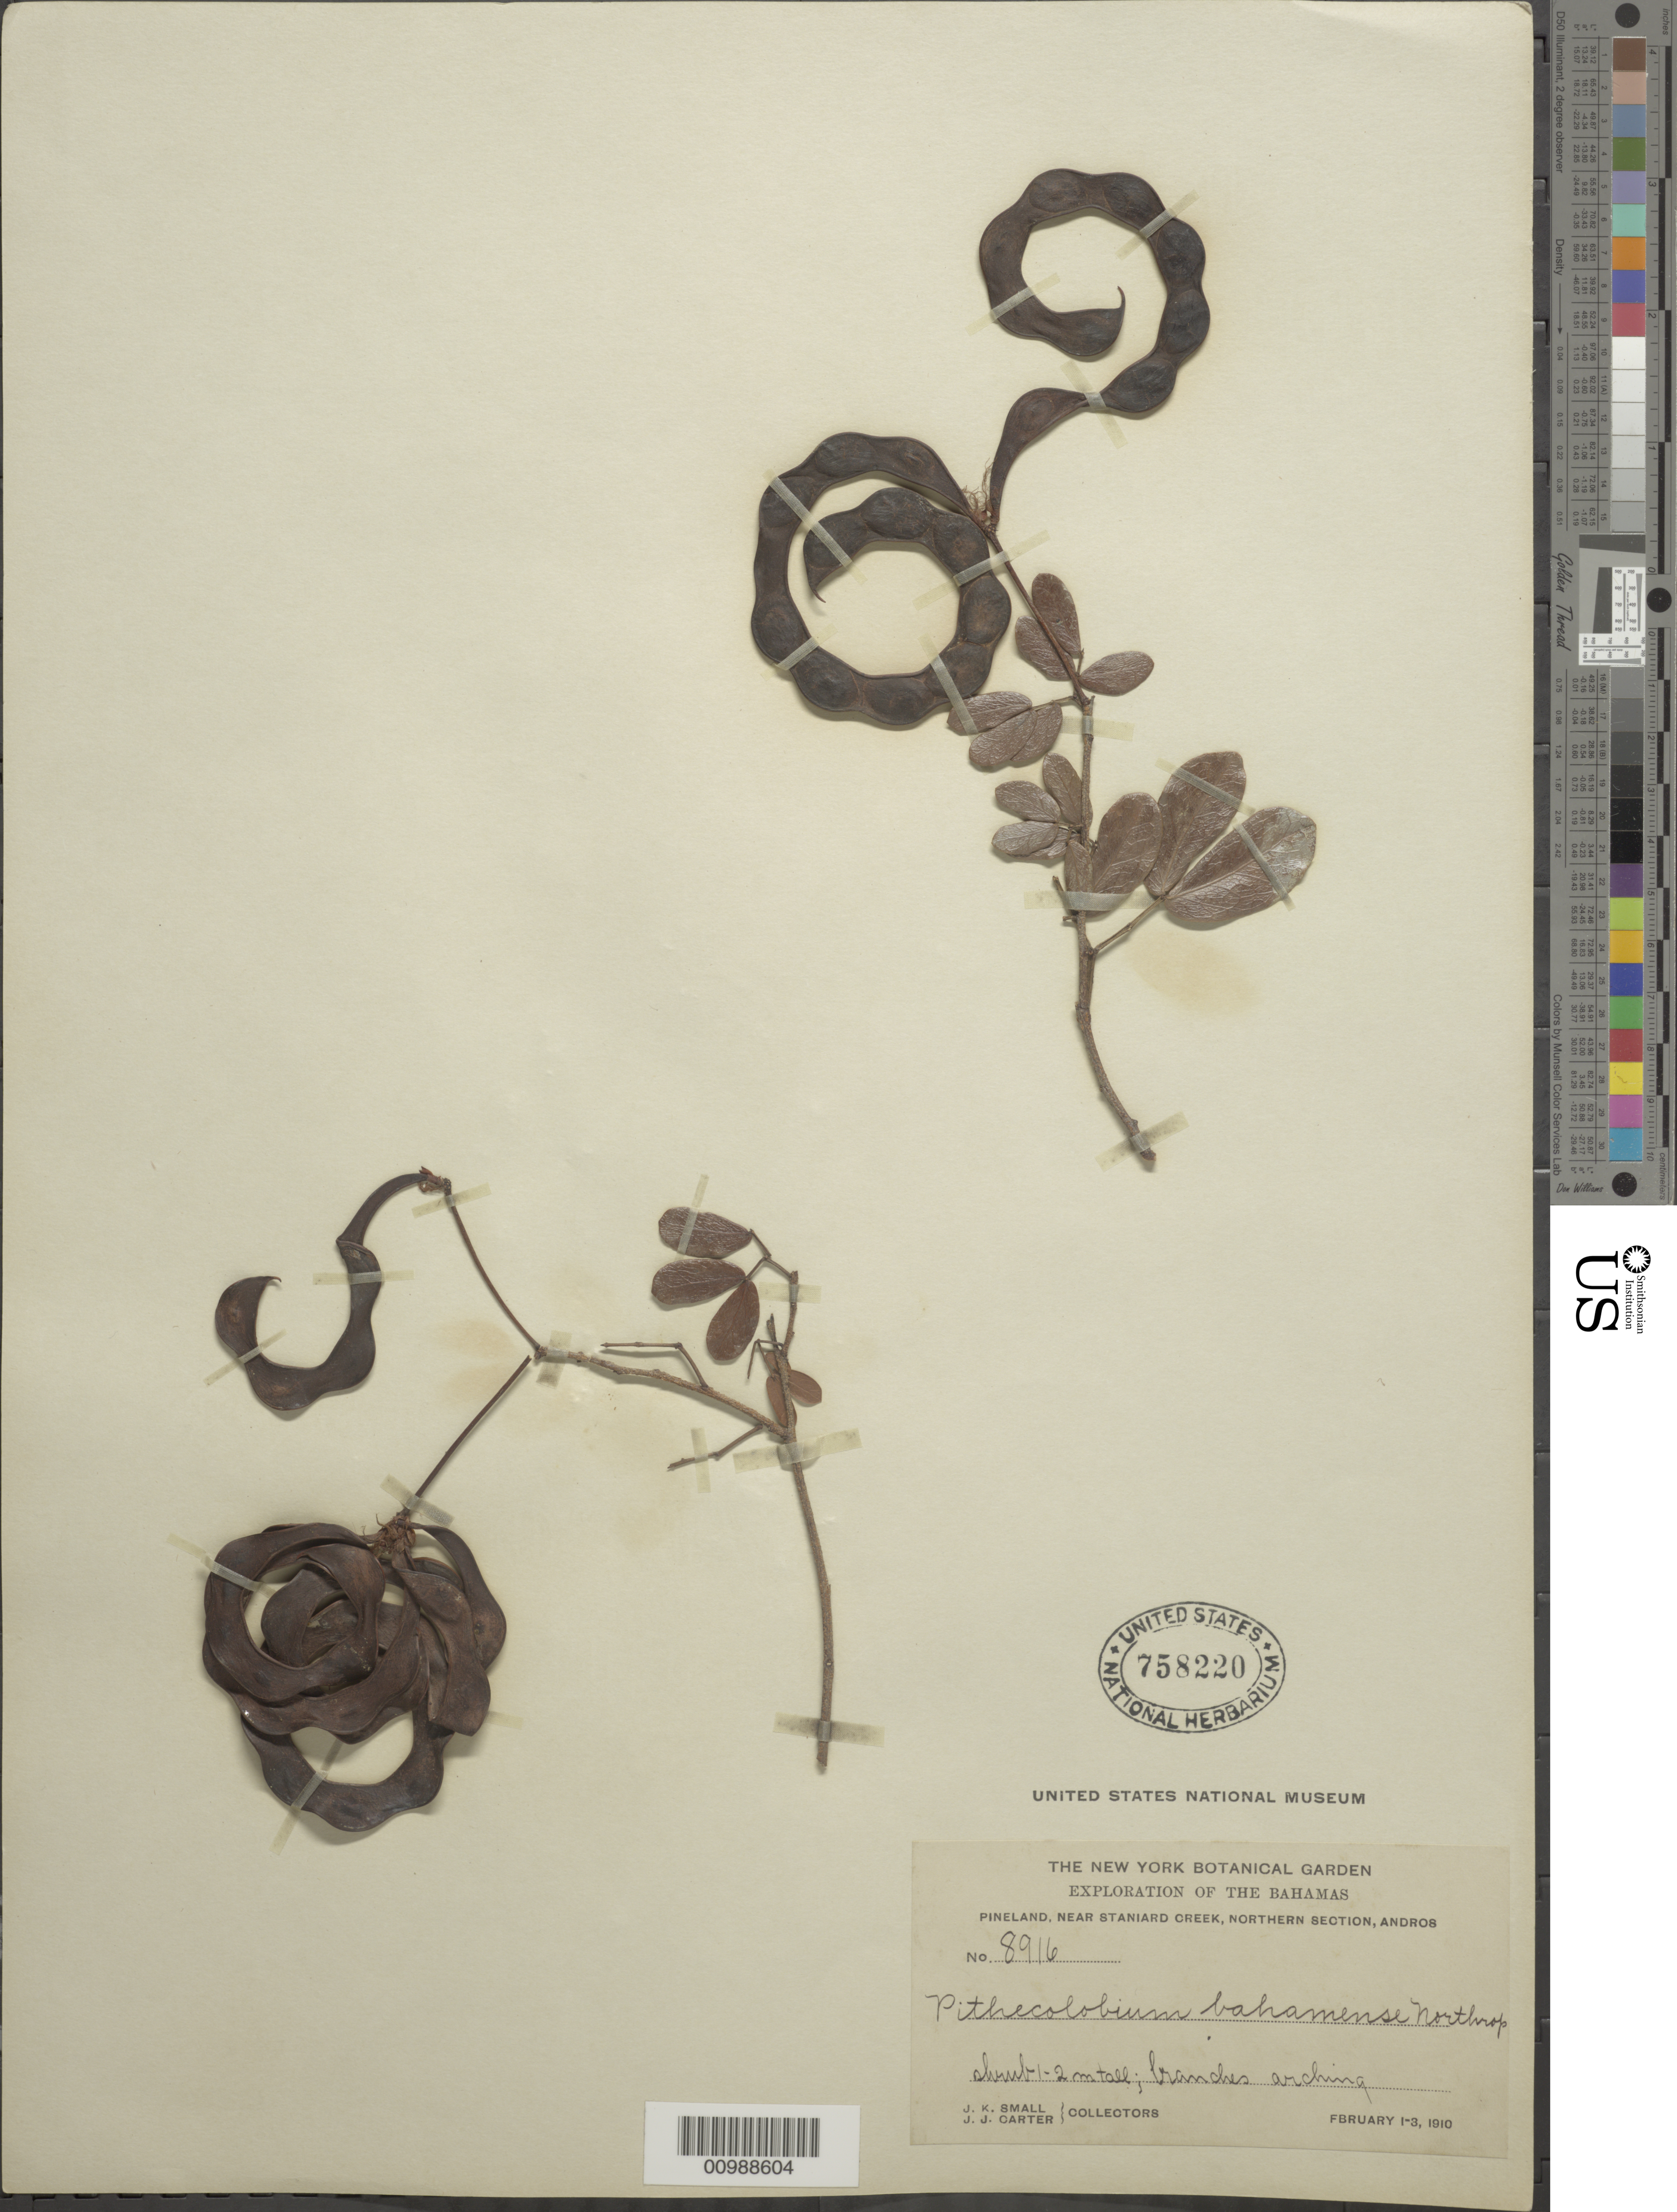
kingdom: Plantae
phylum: Tracheophyta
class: Magnoliopsida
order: Fabales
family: Fabaceae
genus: Pithecellobium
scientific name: Pithecellobium bahamense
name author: Northr.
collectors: J. K. Small & J. J. Carter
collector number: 8916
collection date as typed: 01 Feb 1910 to 03 Feb 1910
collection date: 1910-02-01/1910-02-03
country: Bahamas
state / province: North Andros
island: Andros I.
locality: N Section; Near Staniard Creek, Pineland.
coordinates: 0 N, 0 E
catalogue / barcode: US 758220